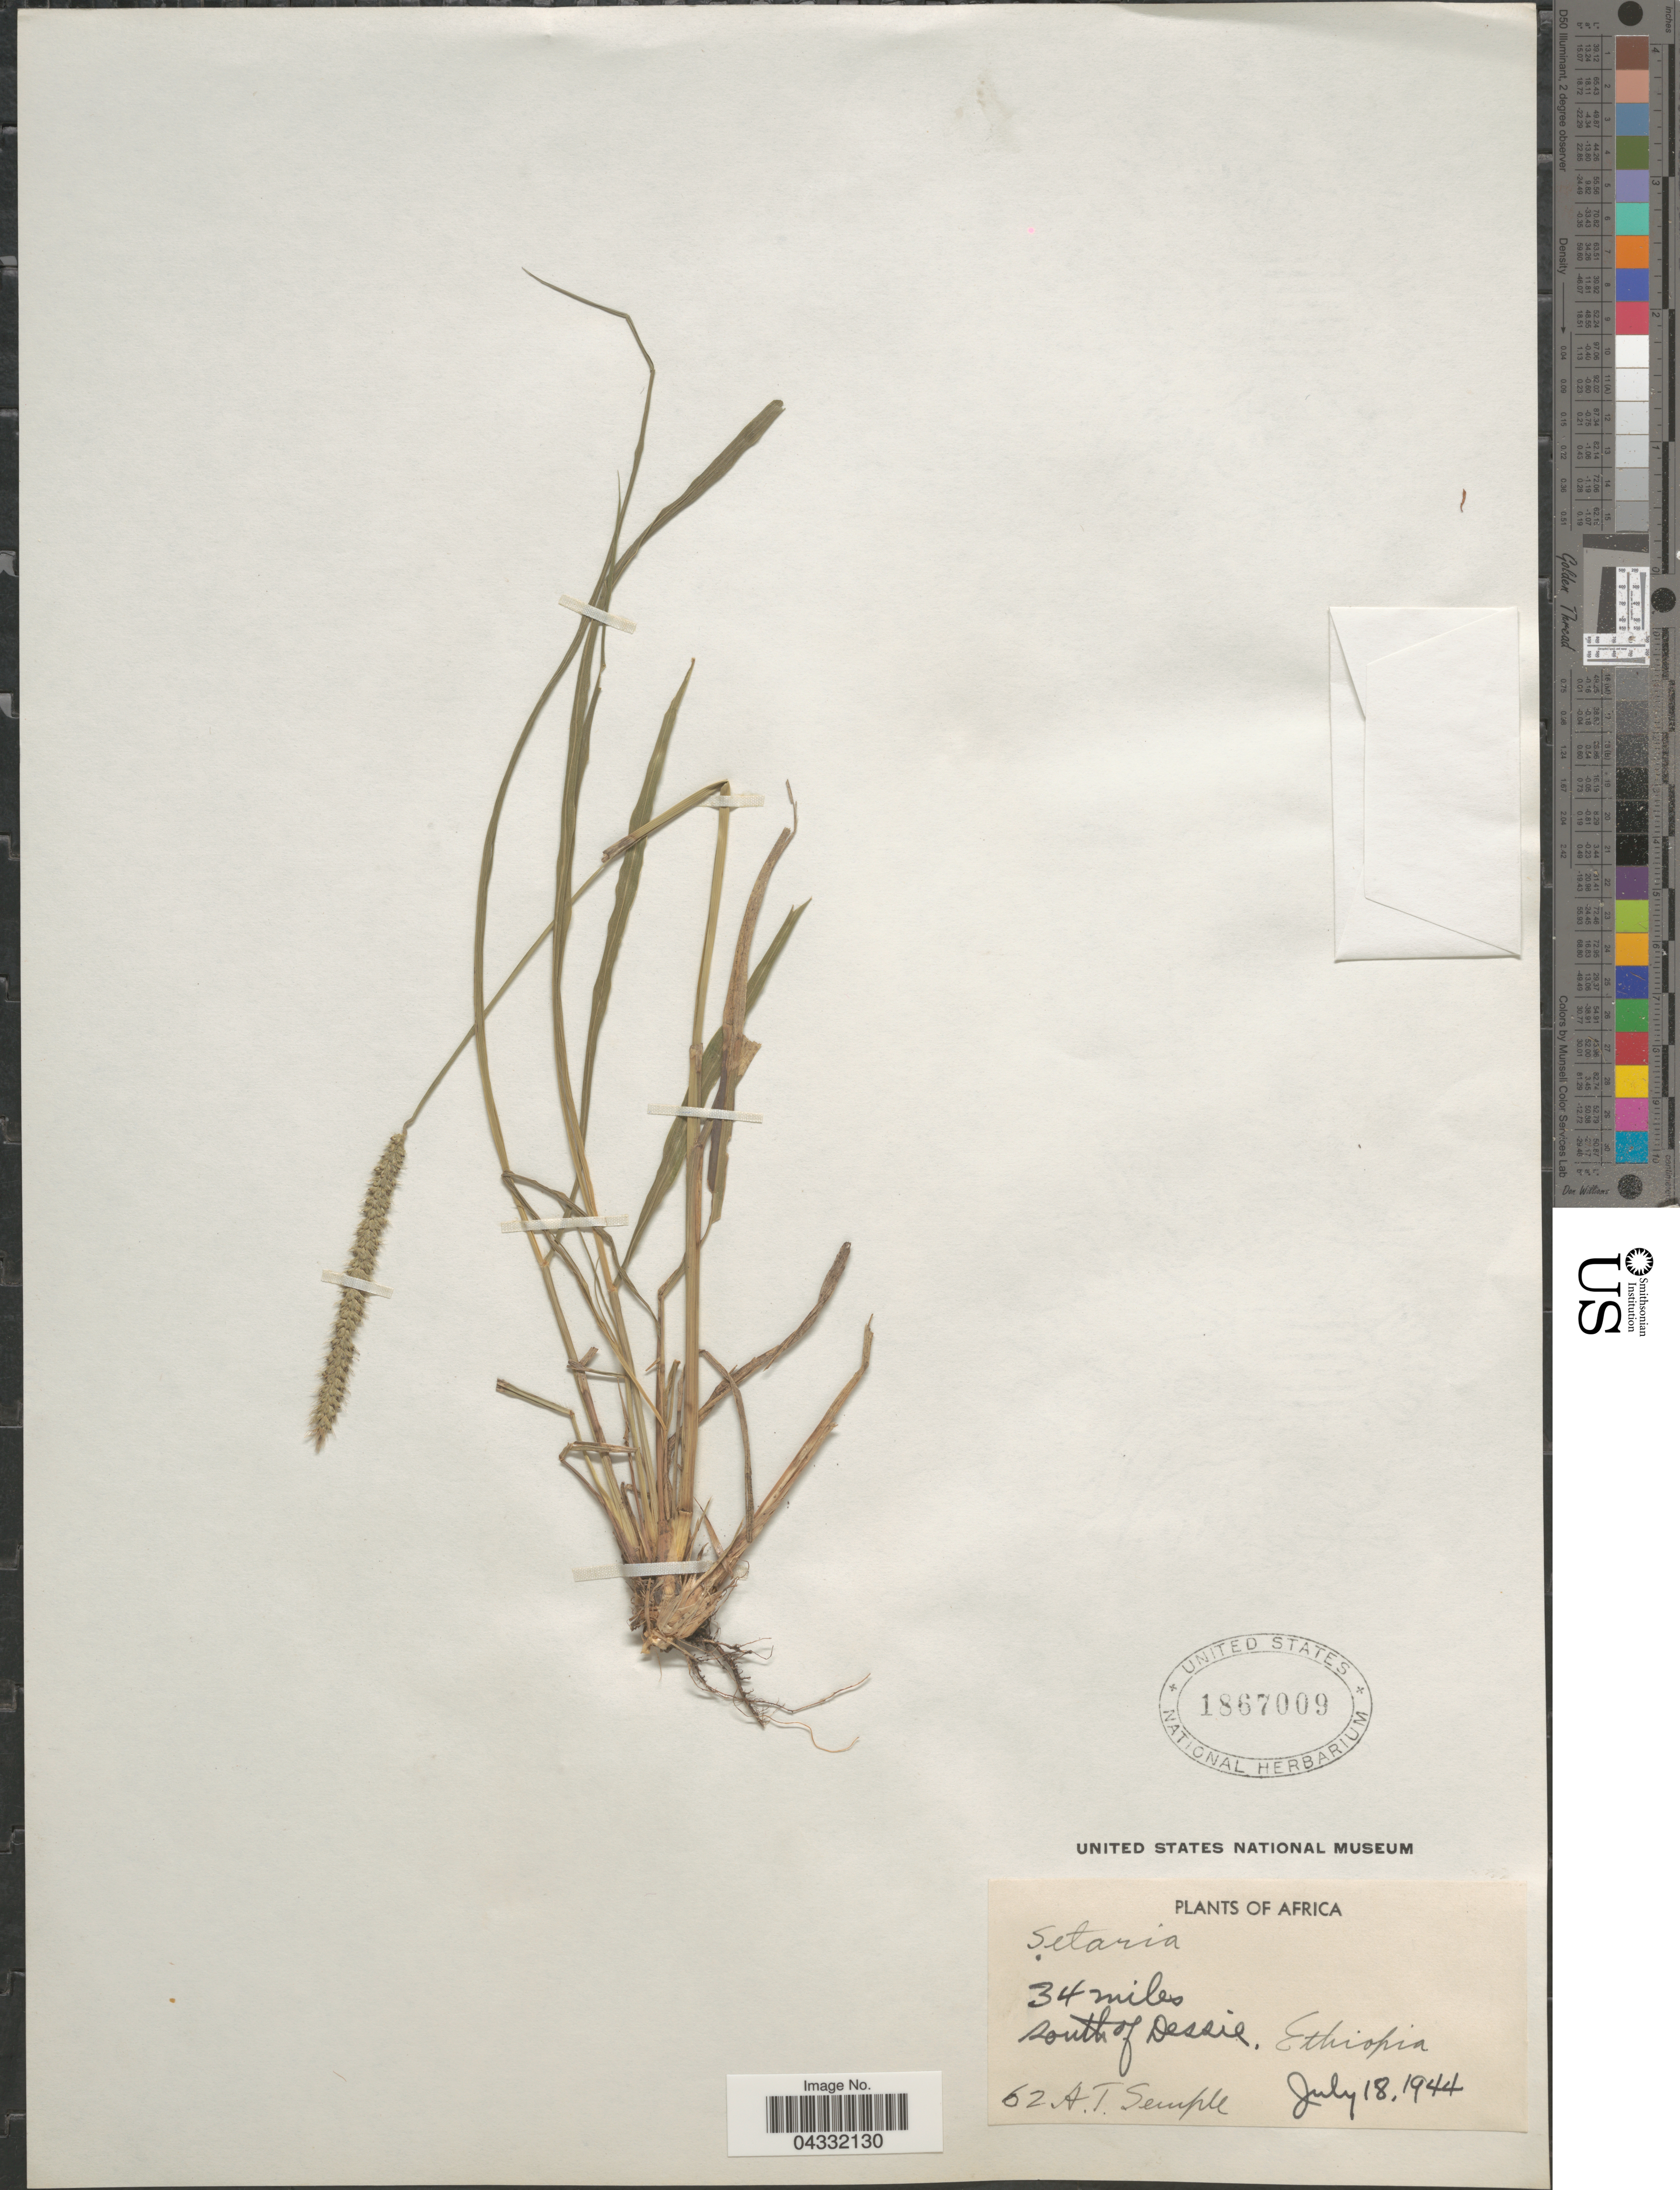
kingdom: Plantae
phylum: Tracheophyta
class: Liliopsida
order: Poales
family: Poaceae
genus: Setaria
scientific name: Setaria sp.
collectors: A. Semple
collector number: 62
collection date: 1944-07-18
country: Ethiopia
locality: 34 miles south of Dessie.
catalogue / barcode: US 1867009